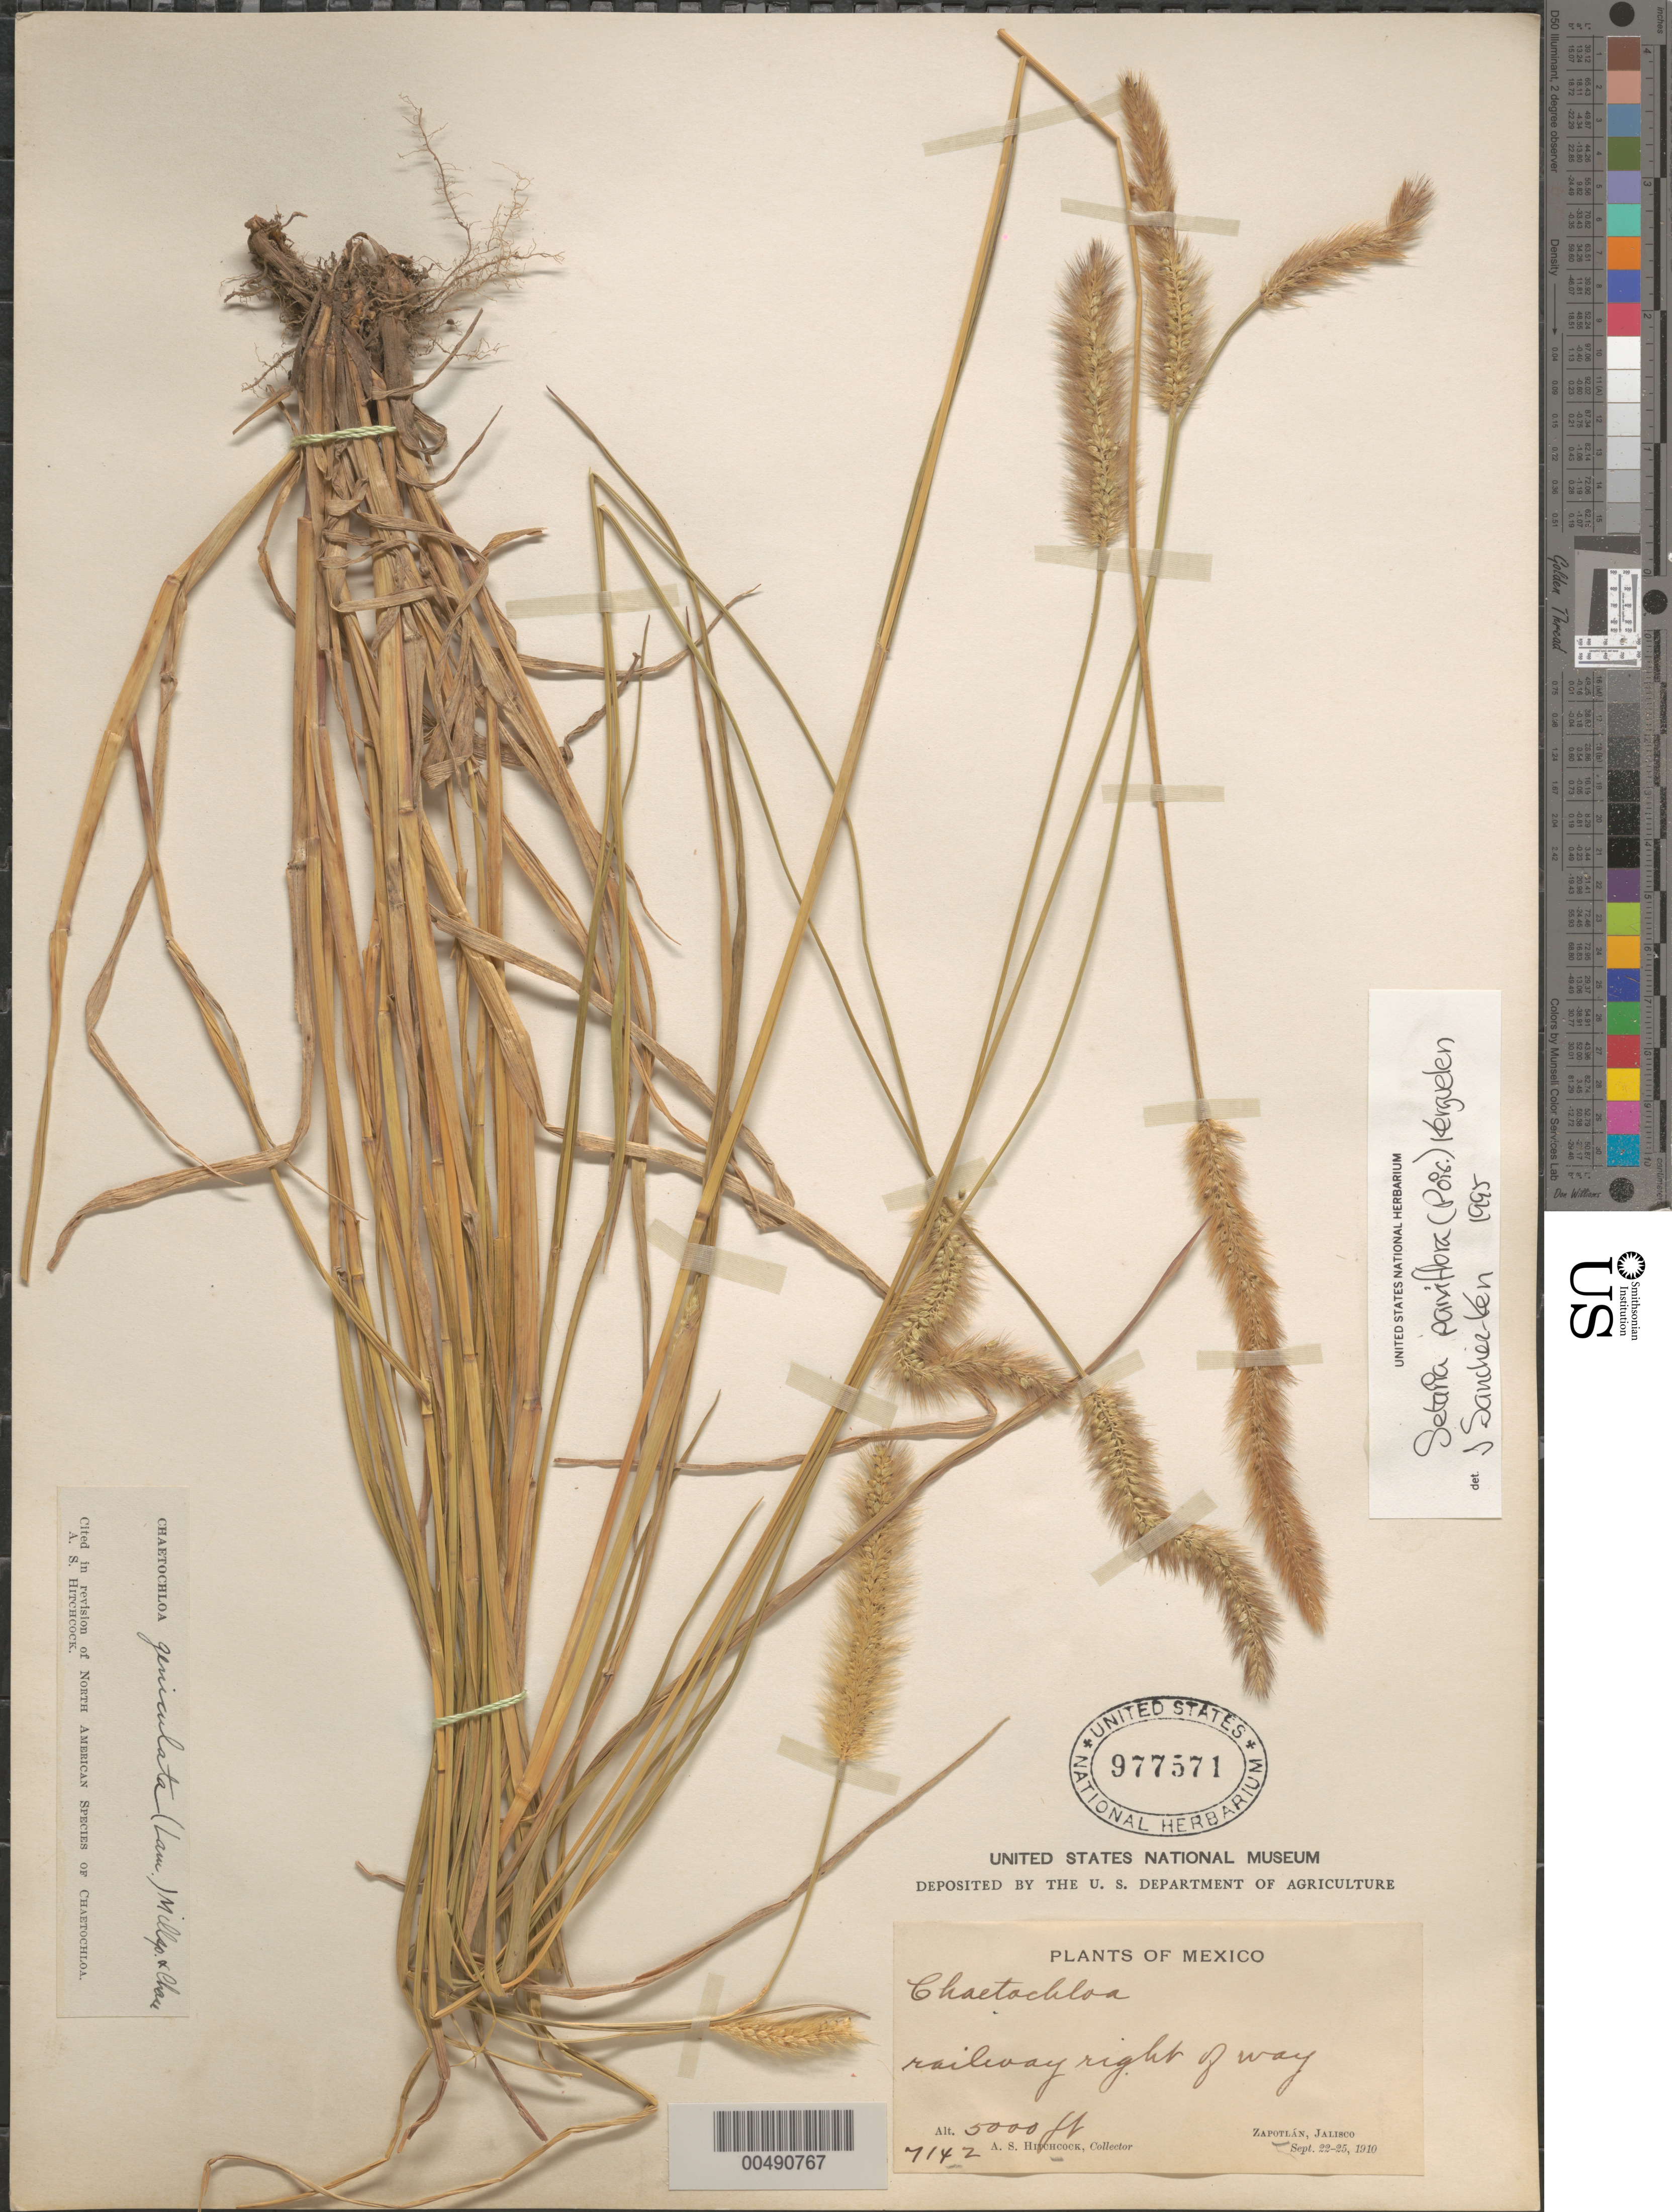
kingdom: Plantae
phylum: Tracheophyta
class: Liliopsida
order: Poales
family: Poaceae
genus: Setaria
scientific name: Setaria parviflora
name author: (Poir.) Kerguélen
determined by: Sánchez-Ken, J. G.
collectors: A. S. Hitchcock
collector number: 7142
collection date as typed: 22 Sep 1910 to 25 Sep 1910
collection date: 1910-09-22/1910-09-25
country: Mexico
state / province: Jalisco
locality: Zapotlán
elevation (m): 1524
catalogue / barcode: US 977571